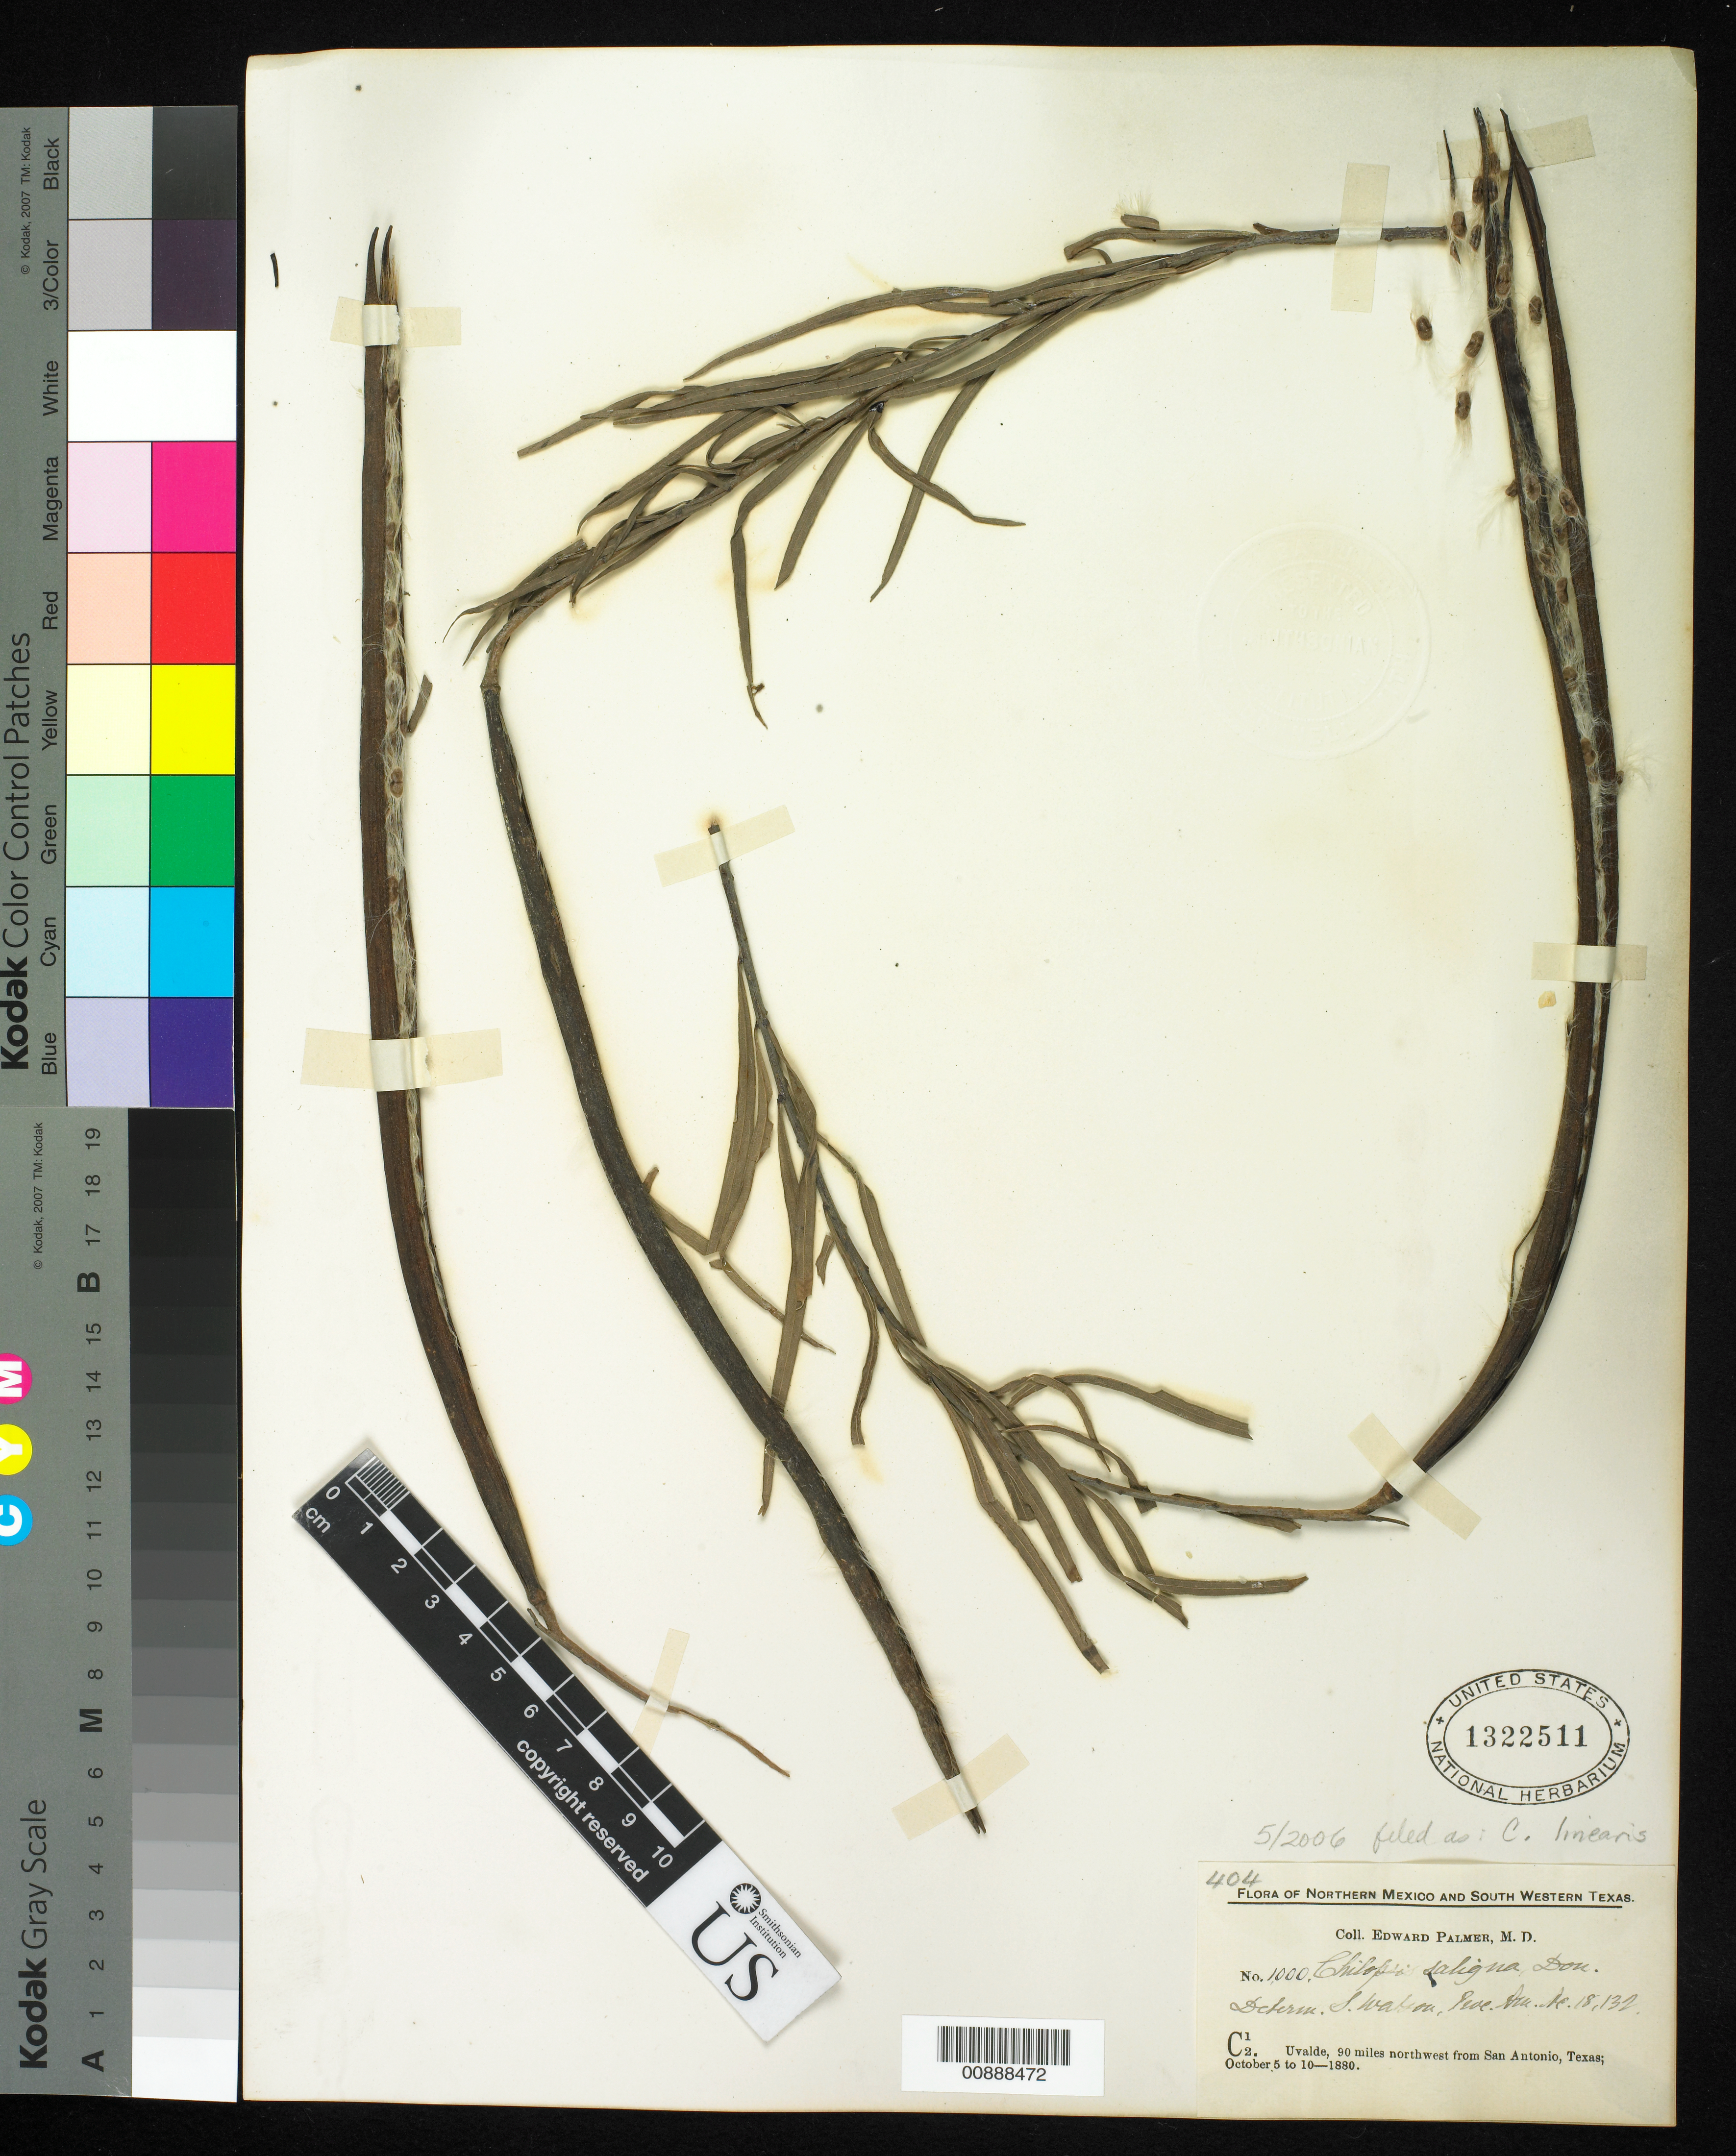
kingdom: Plantae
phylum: Tracheophyta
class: Magnoliopsida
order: Lamiales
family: Bignoniaceae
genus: Chilopsis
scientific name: Chilopsis linearis subsp. linearis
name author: (Cav.) Sweet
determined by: Strong, Mark T., (BOT), Smithsonian Institution - National Museum of Natural History (UNITED STATES)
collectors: E. Palmer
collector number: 1000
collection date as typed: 05 Oct 1880 to 10 Oct 1880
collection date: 1880-10-05/1880-10-10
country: United States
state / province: Texas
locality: C12. Uvalde, 90 miles northwest from San Antonio, Texas.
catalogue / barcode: US 1322511